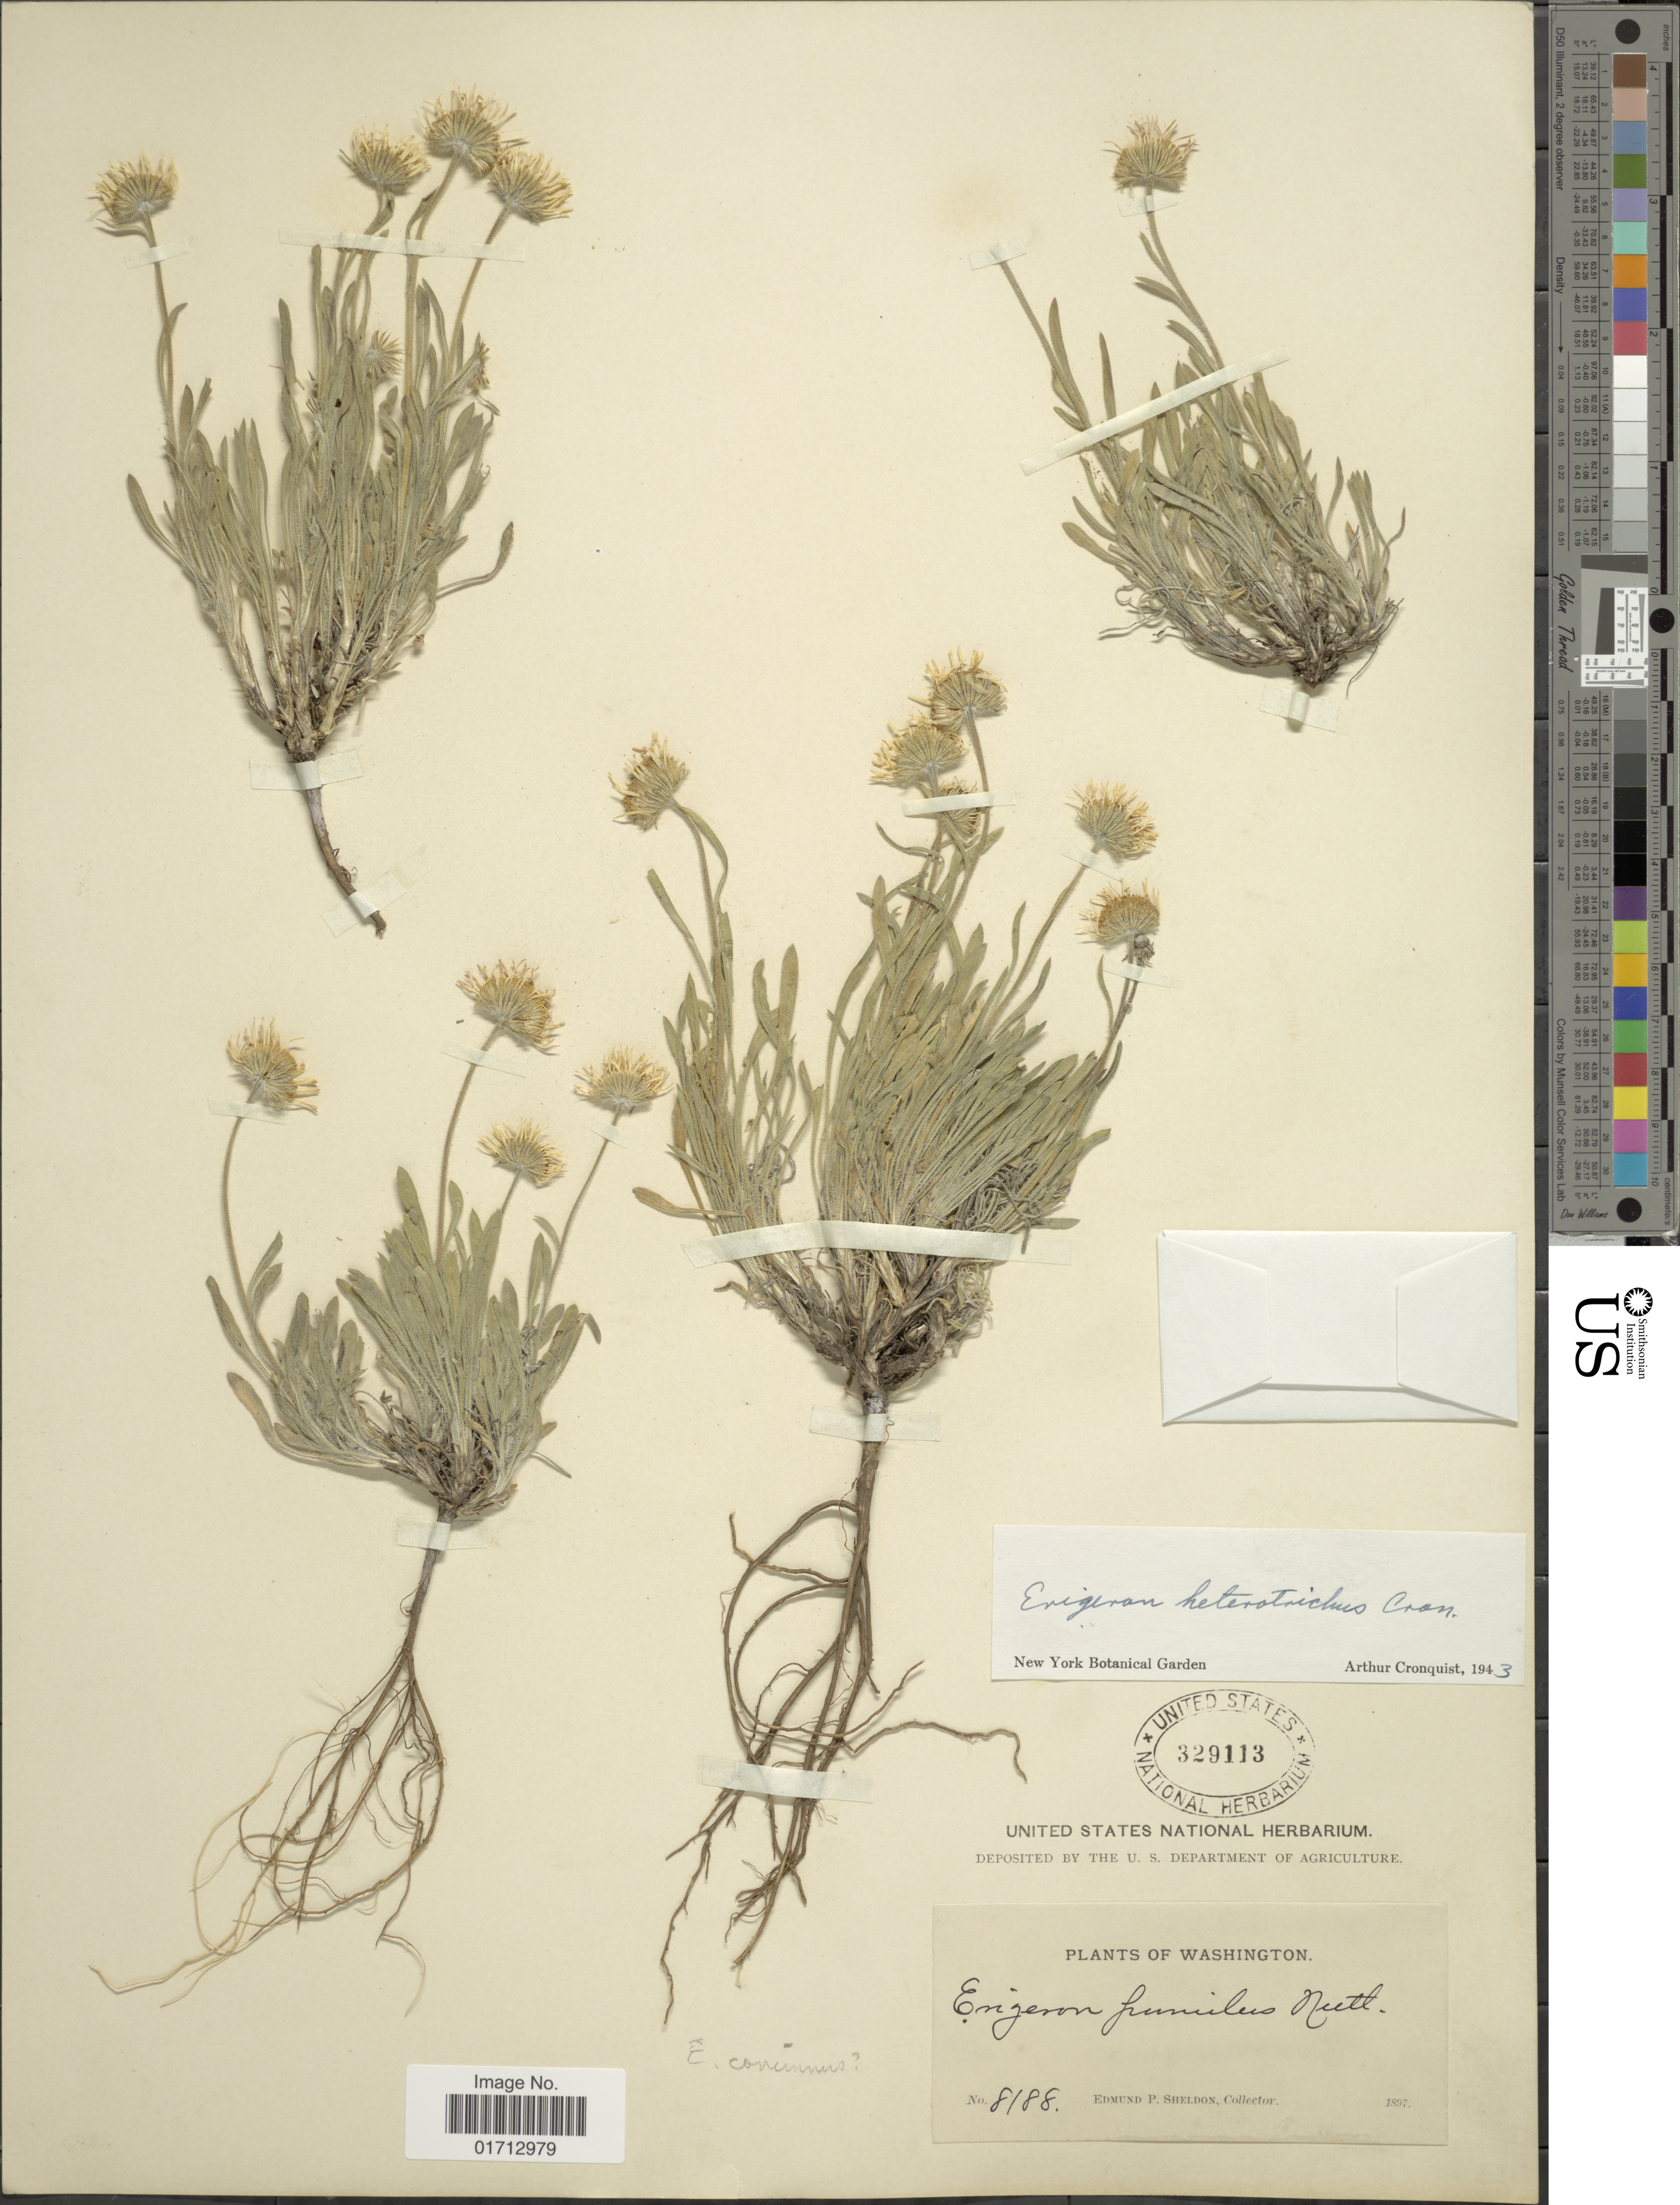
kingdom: Plantae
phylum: Tracheophyta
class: Magnoliopsida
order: Asterales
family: Asteraceae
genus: Erigeron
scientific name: Erigeron heterotrichus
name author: Hara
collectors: E. P. Sheldon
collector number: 8188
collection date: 1897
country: United States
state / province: Washington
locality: Washington.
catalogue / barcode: US 329113